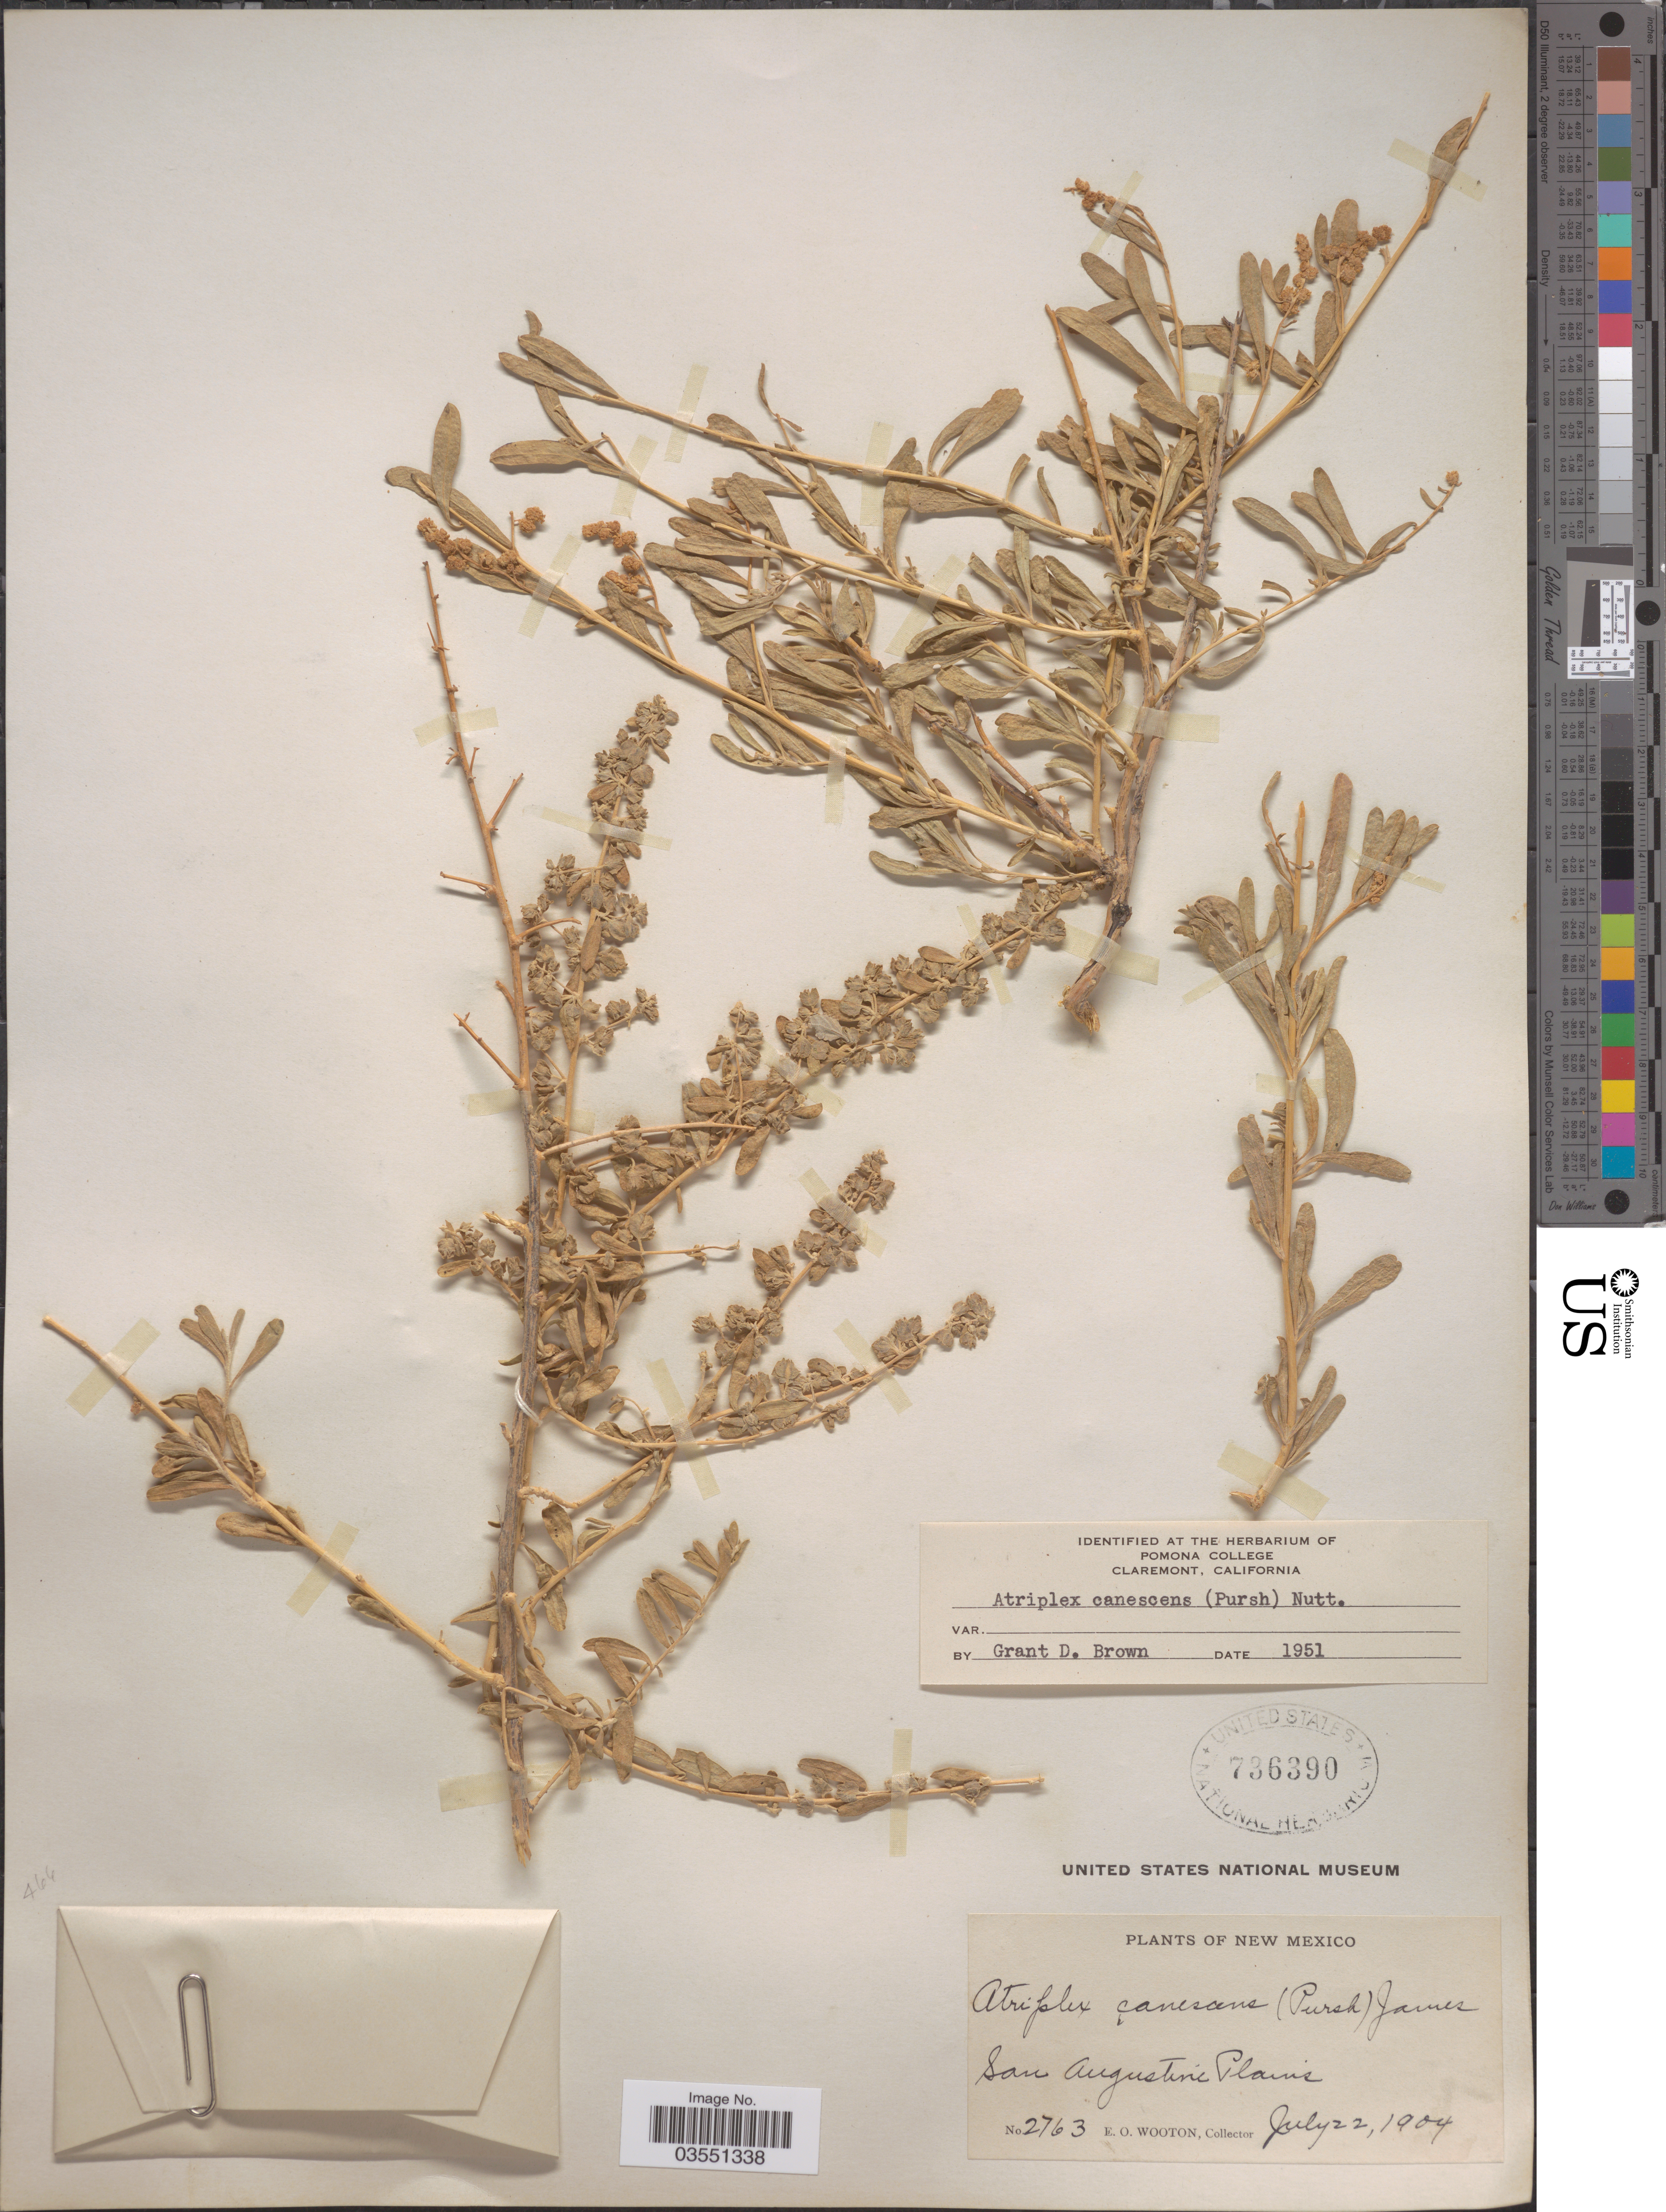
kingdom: Plantae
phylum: Tracheophyta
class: Magnoliopsida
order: Caryophyllales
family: Amaranthaceae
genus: Atriplex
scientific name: Atriplex canescens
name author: (Pursh) Nutt.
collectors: E. O. Wooton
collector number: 2763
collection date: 1904-07-22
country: United States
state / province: New Mexico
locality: San Augustine Plains.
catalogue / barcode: US 736390